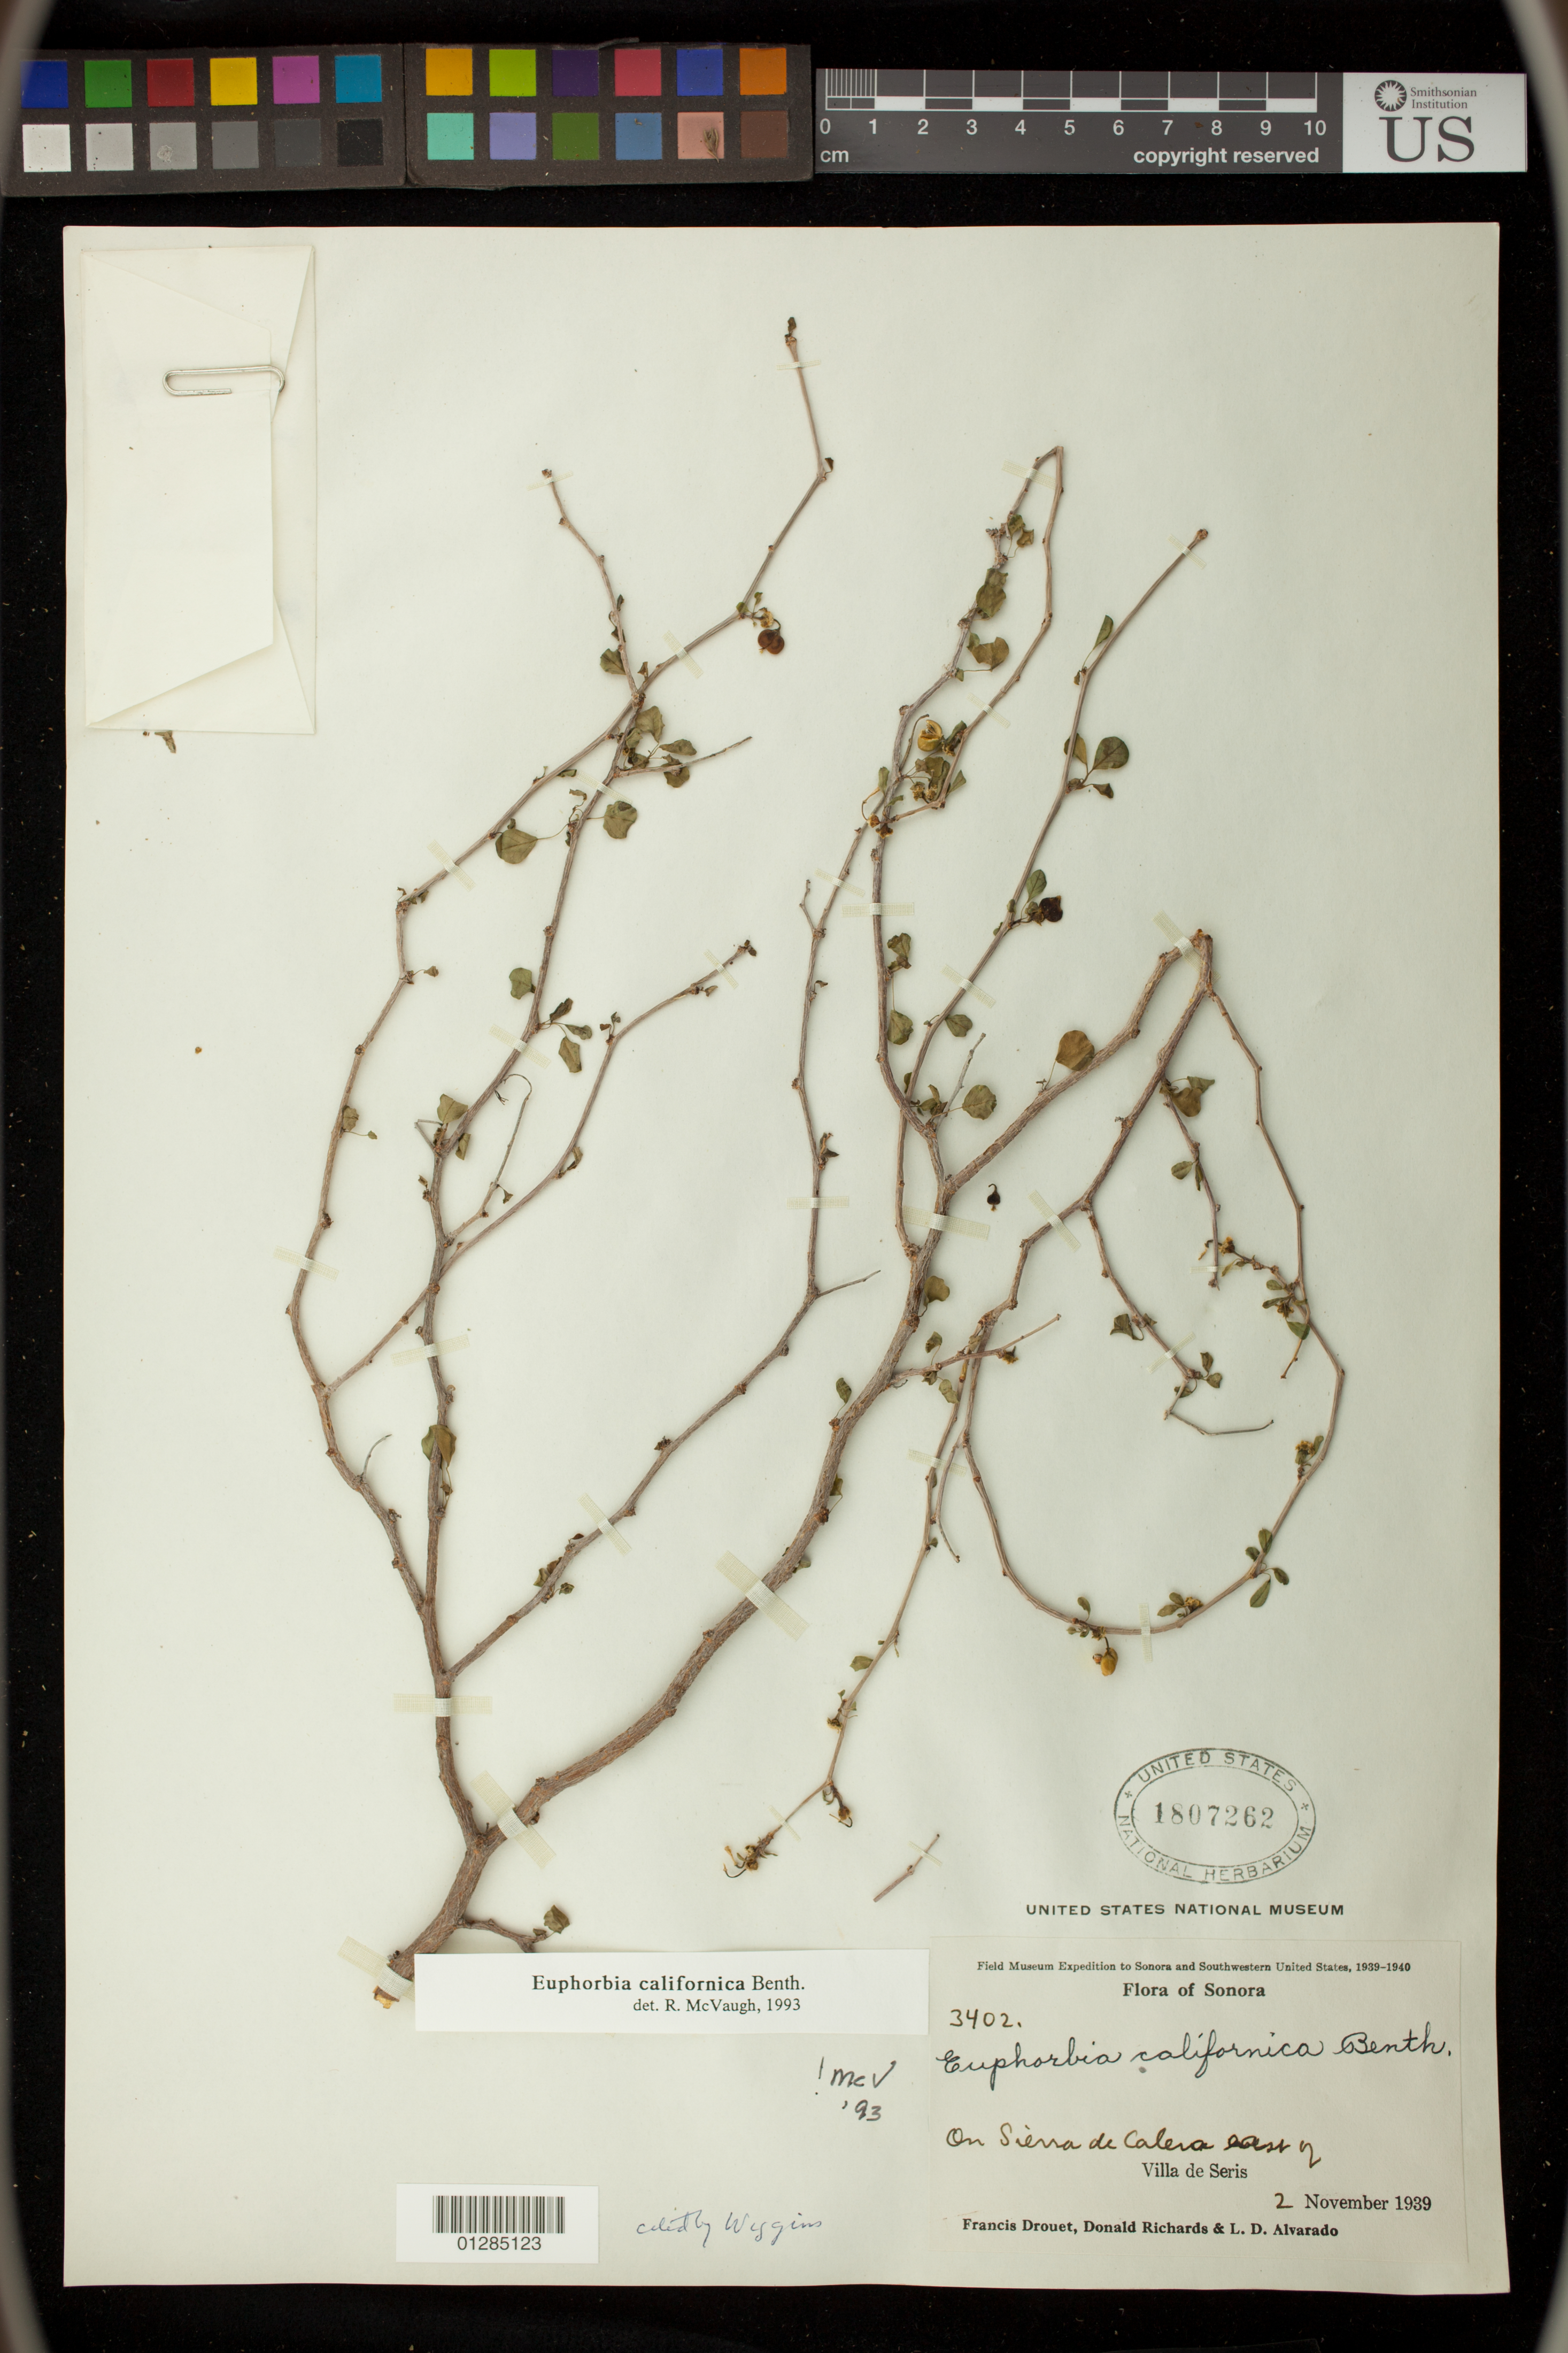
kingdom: Plantae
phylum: Tracheophyta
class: Magnoliopsida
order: Malpighiales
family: Euphorbiaceae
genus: Euphorbia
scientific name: Euphorbia californica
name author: Benth.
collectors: F. E. Drouet, D. Richards & L. Alvarado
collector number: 3402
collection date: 1939-11-02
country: Mexico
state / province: Sonora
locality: On Sierra de Calera, east of Villa de Seris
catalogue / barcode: US 1807262